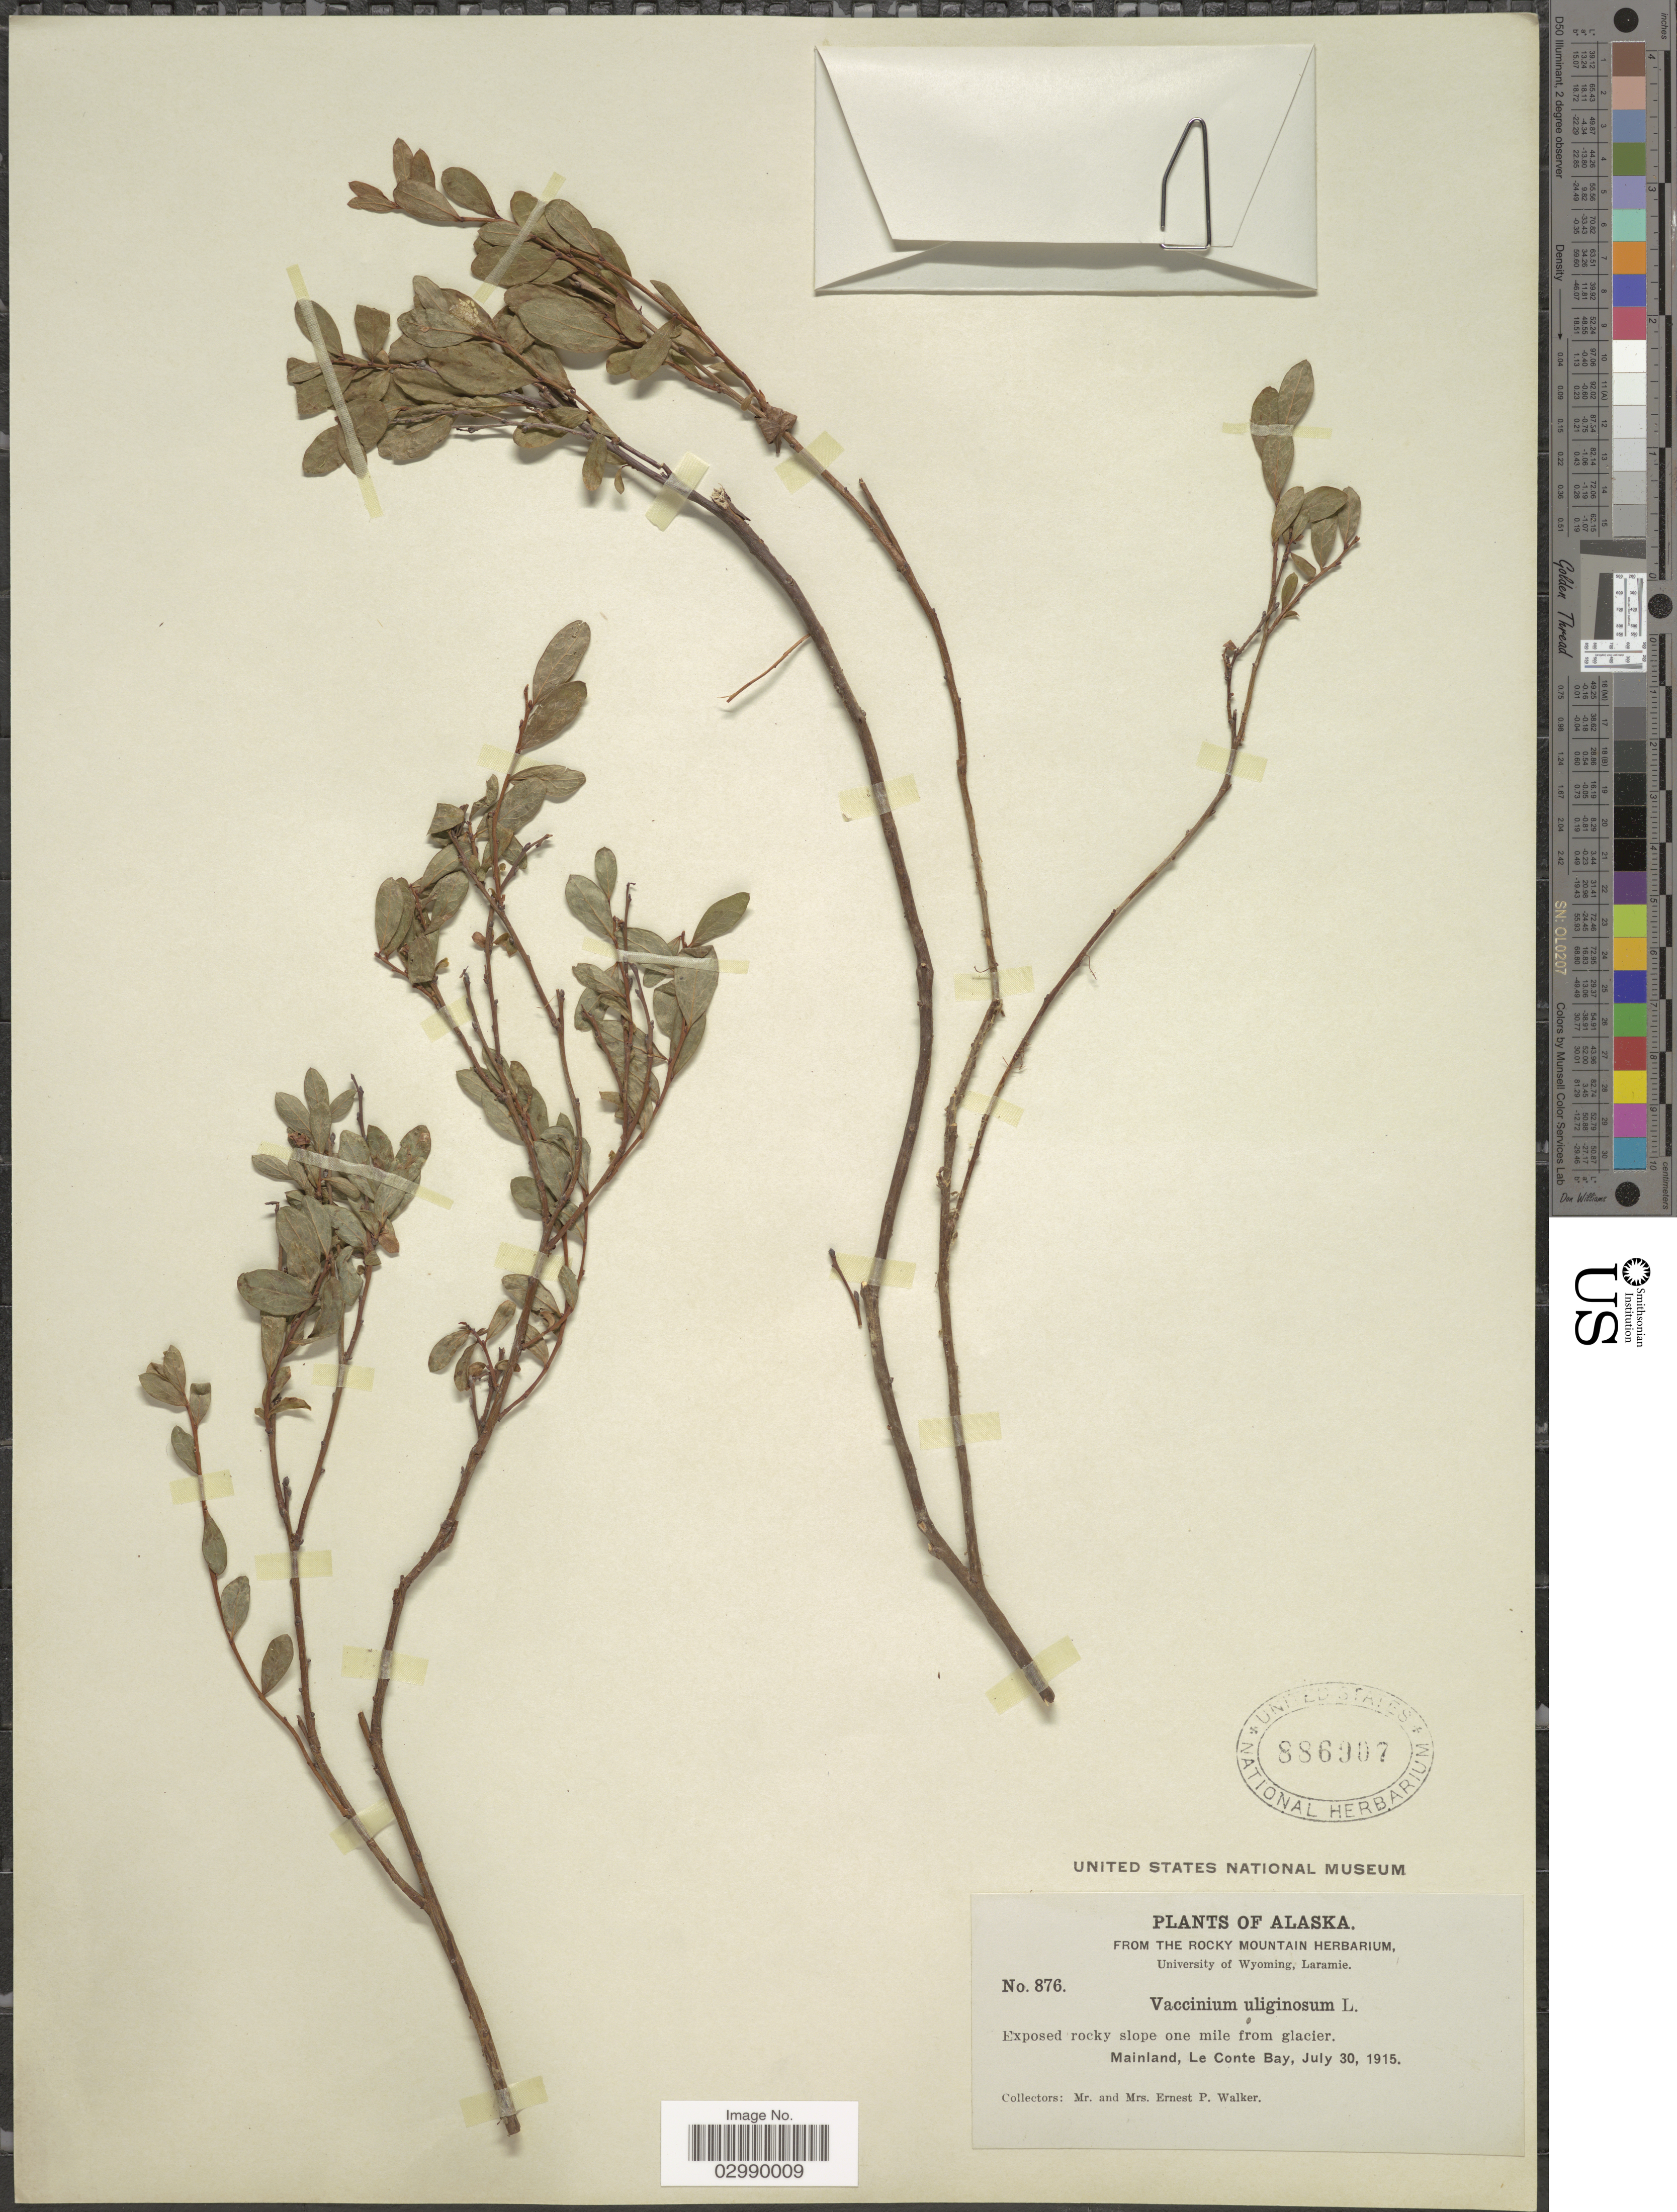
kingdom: Plantae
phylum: Tracheophyta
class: Magnoliopsida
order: Ericales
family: Ericaceae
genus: Vaccinium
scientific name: Vaccinium uliginosum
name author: L.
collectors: E. P. Walker & E. Walker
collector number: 876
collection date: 1915-07-30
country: United States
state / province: Alaska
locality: Mainland, Le Conte Bay, Exposed rocky slopes on mile from glacier.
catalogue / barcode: US 886907